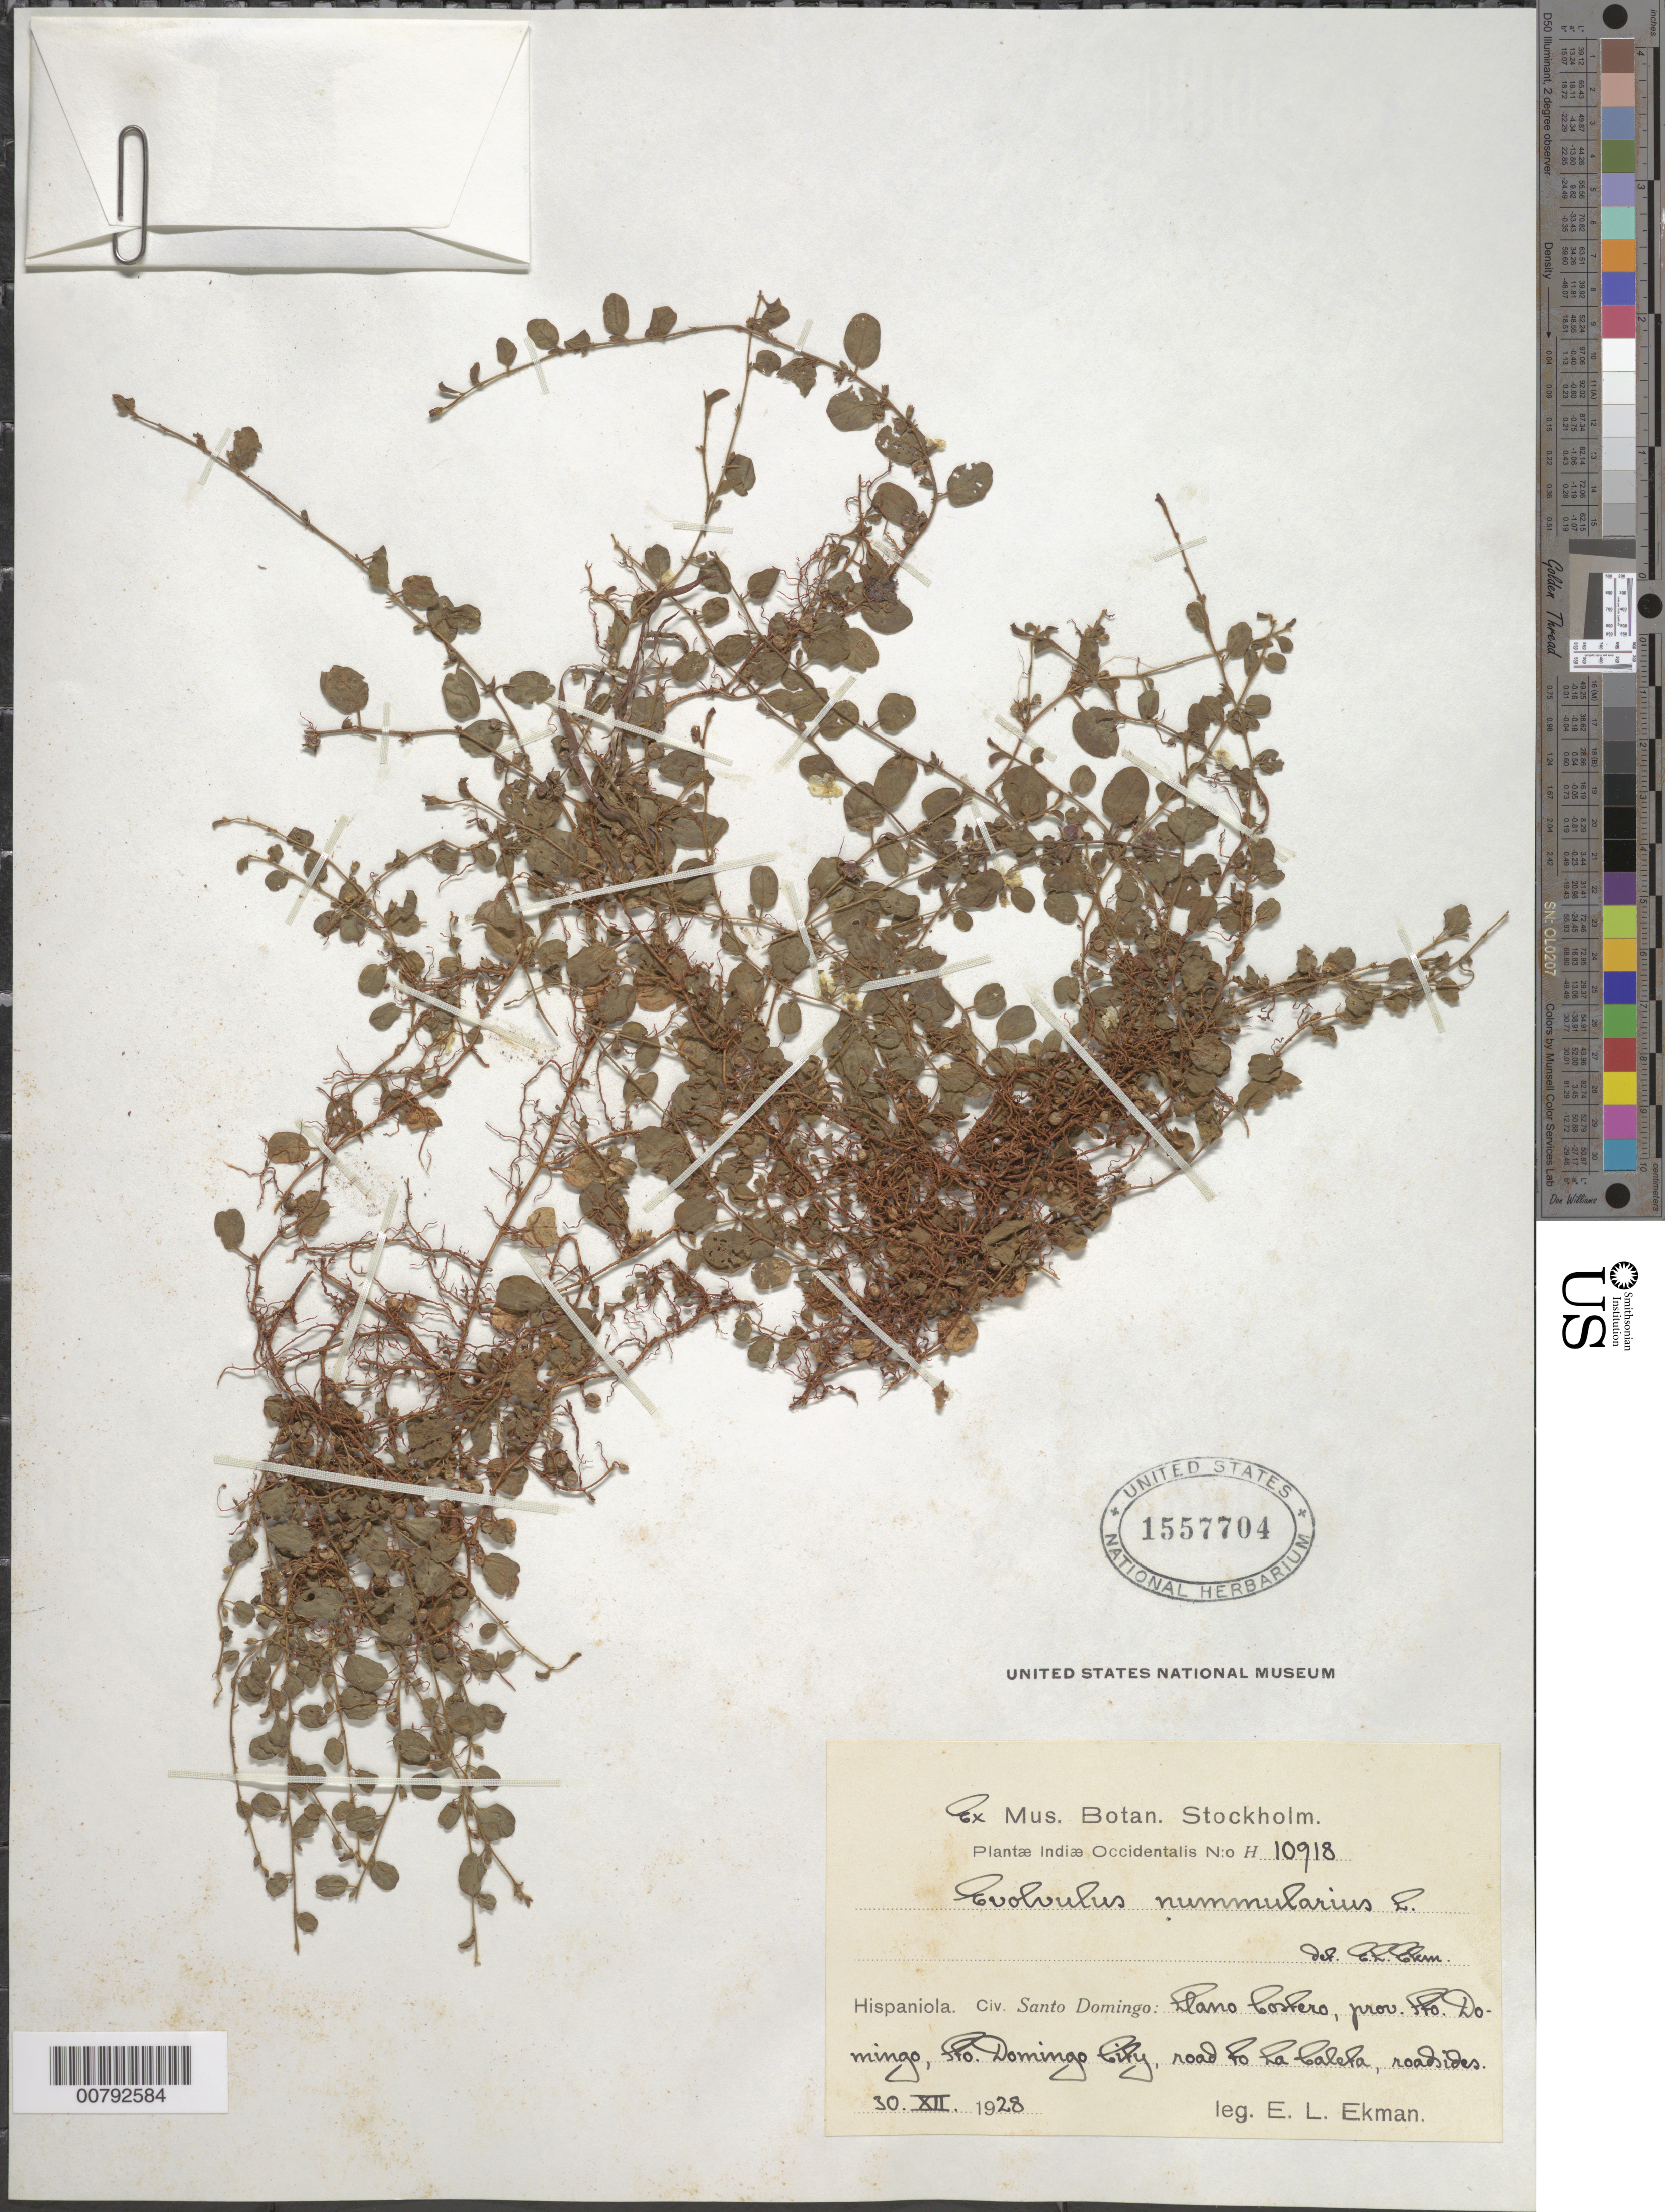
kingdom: Plantae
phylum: Tracheophyta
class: Magnoliopsida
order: Solanales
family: Convolvulaceae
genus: Evolvulus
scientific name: Evolvulus nummularius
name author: (L.) L.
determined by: Ekman, E. L.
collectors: E. L. Ekman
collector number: H 10918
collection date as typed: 30 Dec 1928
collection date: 1928-12-30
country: Dominican Republic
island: Hispaniola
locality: Province of Santo Domingo, Llano Costero, Santo Domingo City, road to La Caleta.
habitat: Roadsides.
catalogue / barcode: US 1557704